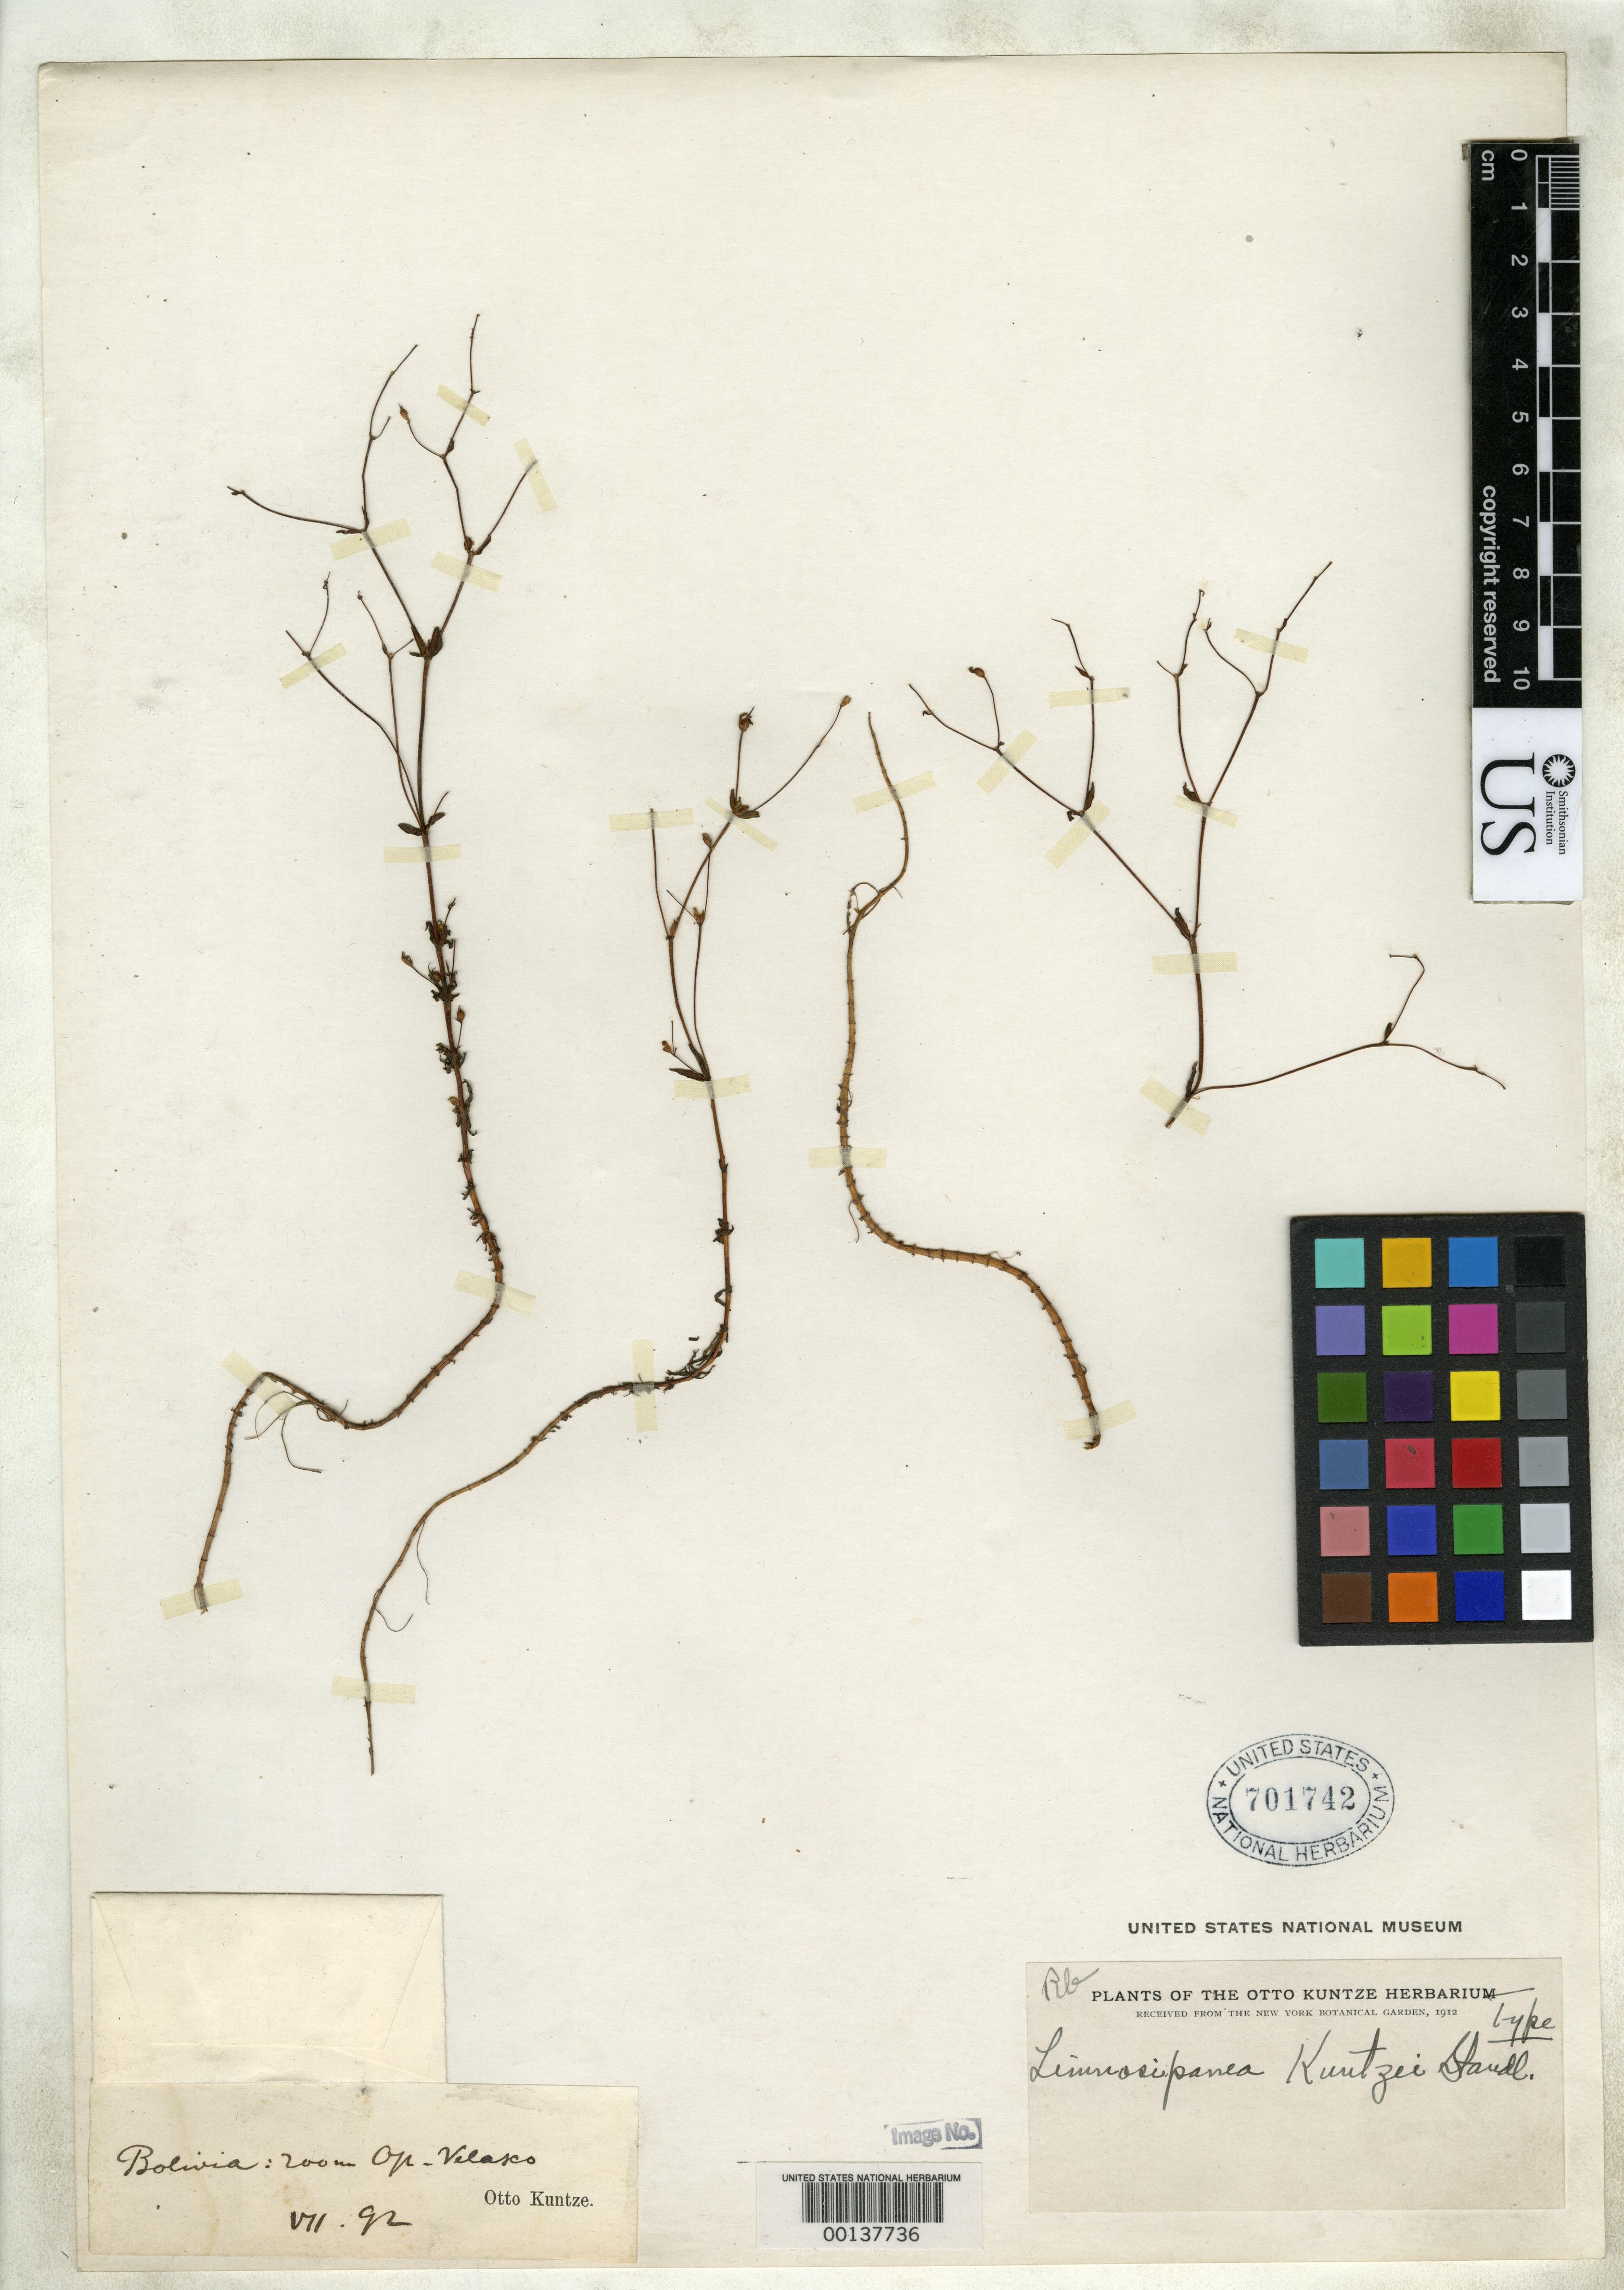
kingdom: Plantae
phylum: Tracheophyta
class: Magnoliopsida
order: Gentianales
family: Rubiaceae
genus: Limnosipanea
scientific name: Limnosipanea kuntzei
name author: Standl.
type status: Holotype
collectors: C.E.O. Kuntze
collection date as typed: Jul 1892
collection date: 1892-07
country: Bolivia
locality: Velasco.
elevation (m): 200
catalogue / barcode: US 701742